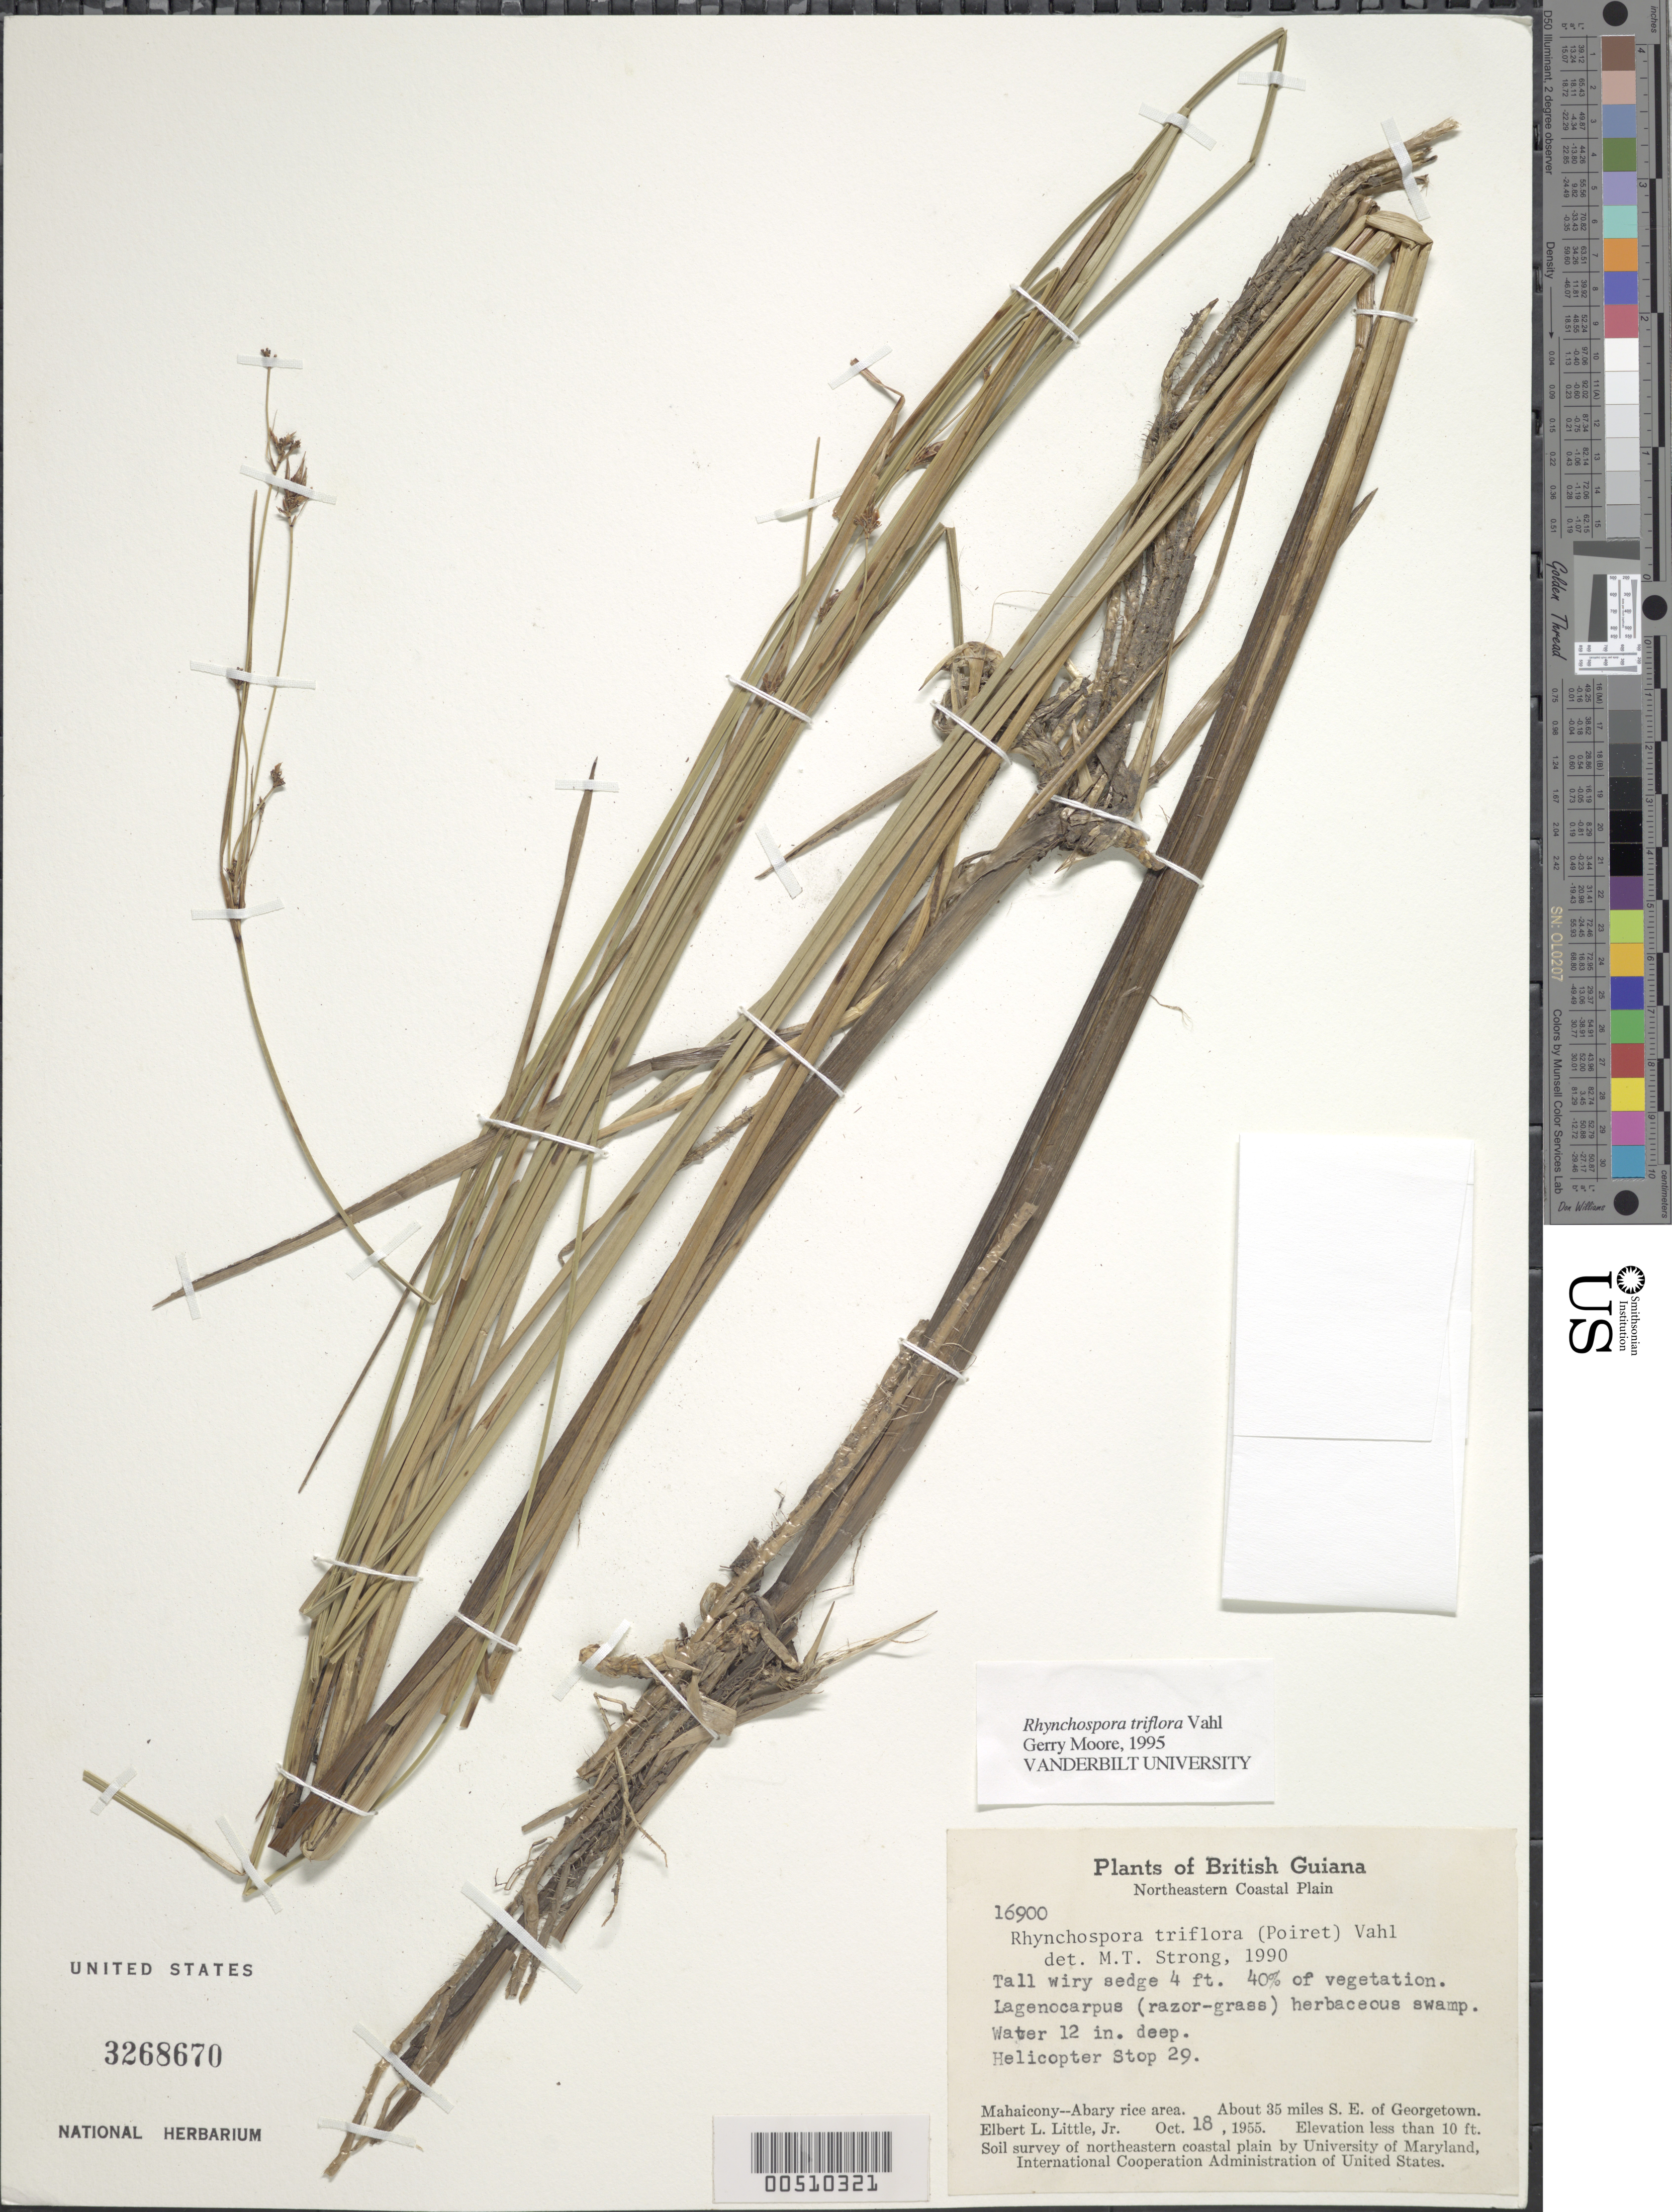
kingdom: Plantae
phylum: Tracheophyta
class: Liliopsida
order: Poales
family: Cyperaceae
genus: Rhynchospora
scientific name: Rhynchospora triflora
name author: Vahl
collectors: E. L. Little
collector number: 16900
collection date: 1955-10-18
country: Guyana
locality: Mahaicony-Abary rice area, about 35 miles S.E. of Georgetown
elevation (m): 3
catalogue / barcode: US 3268670